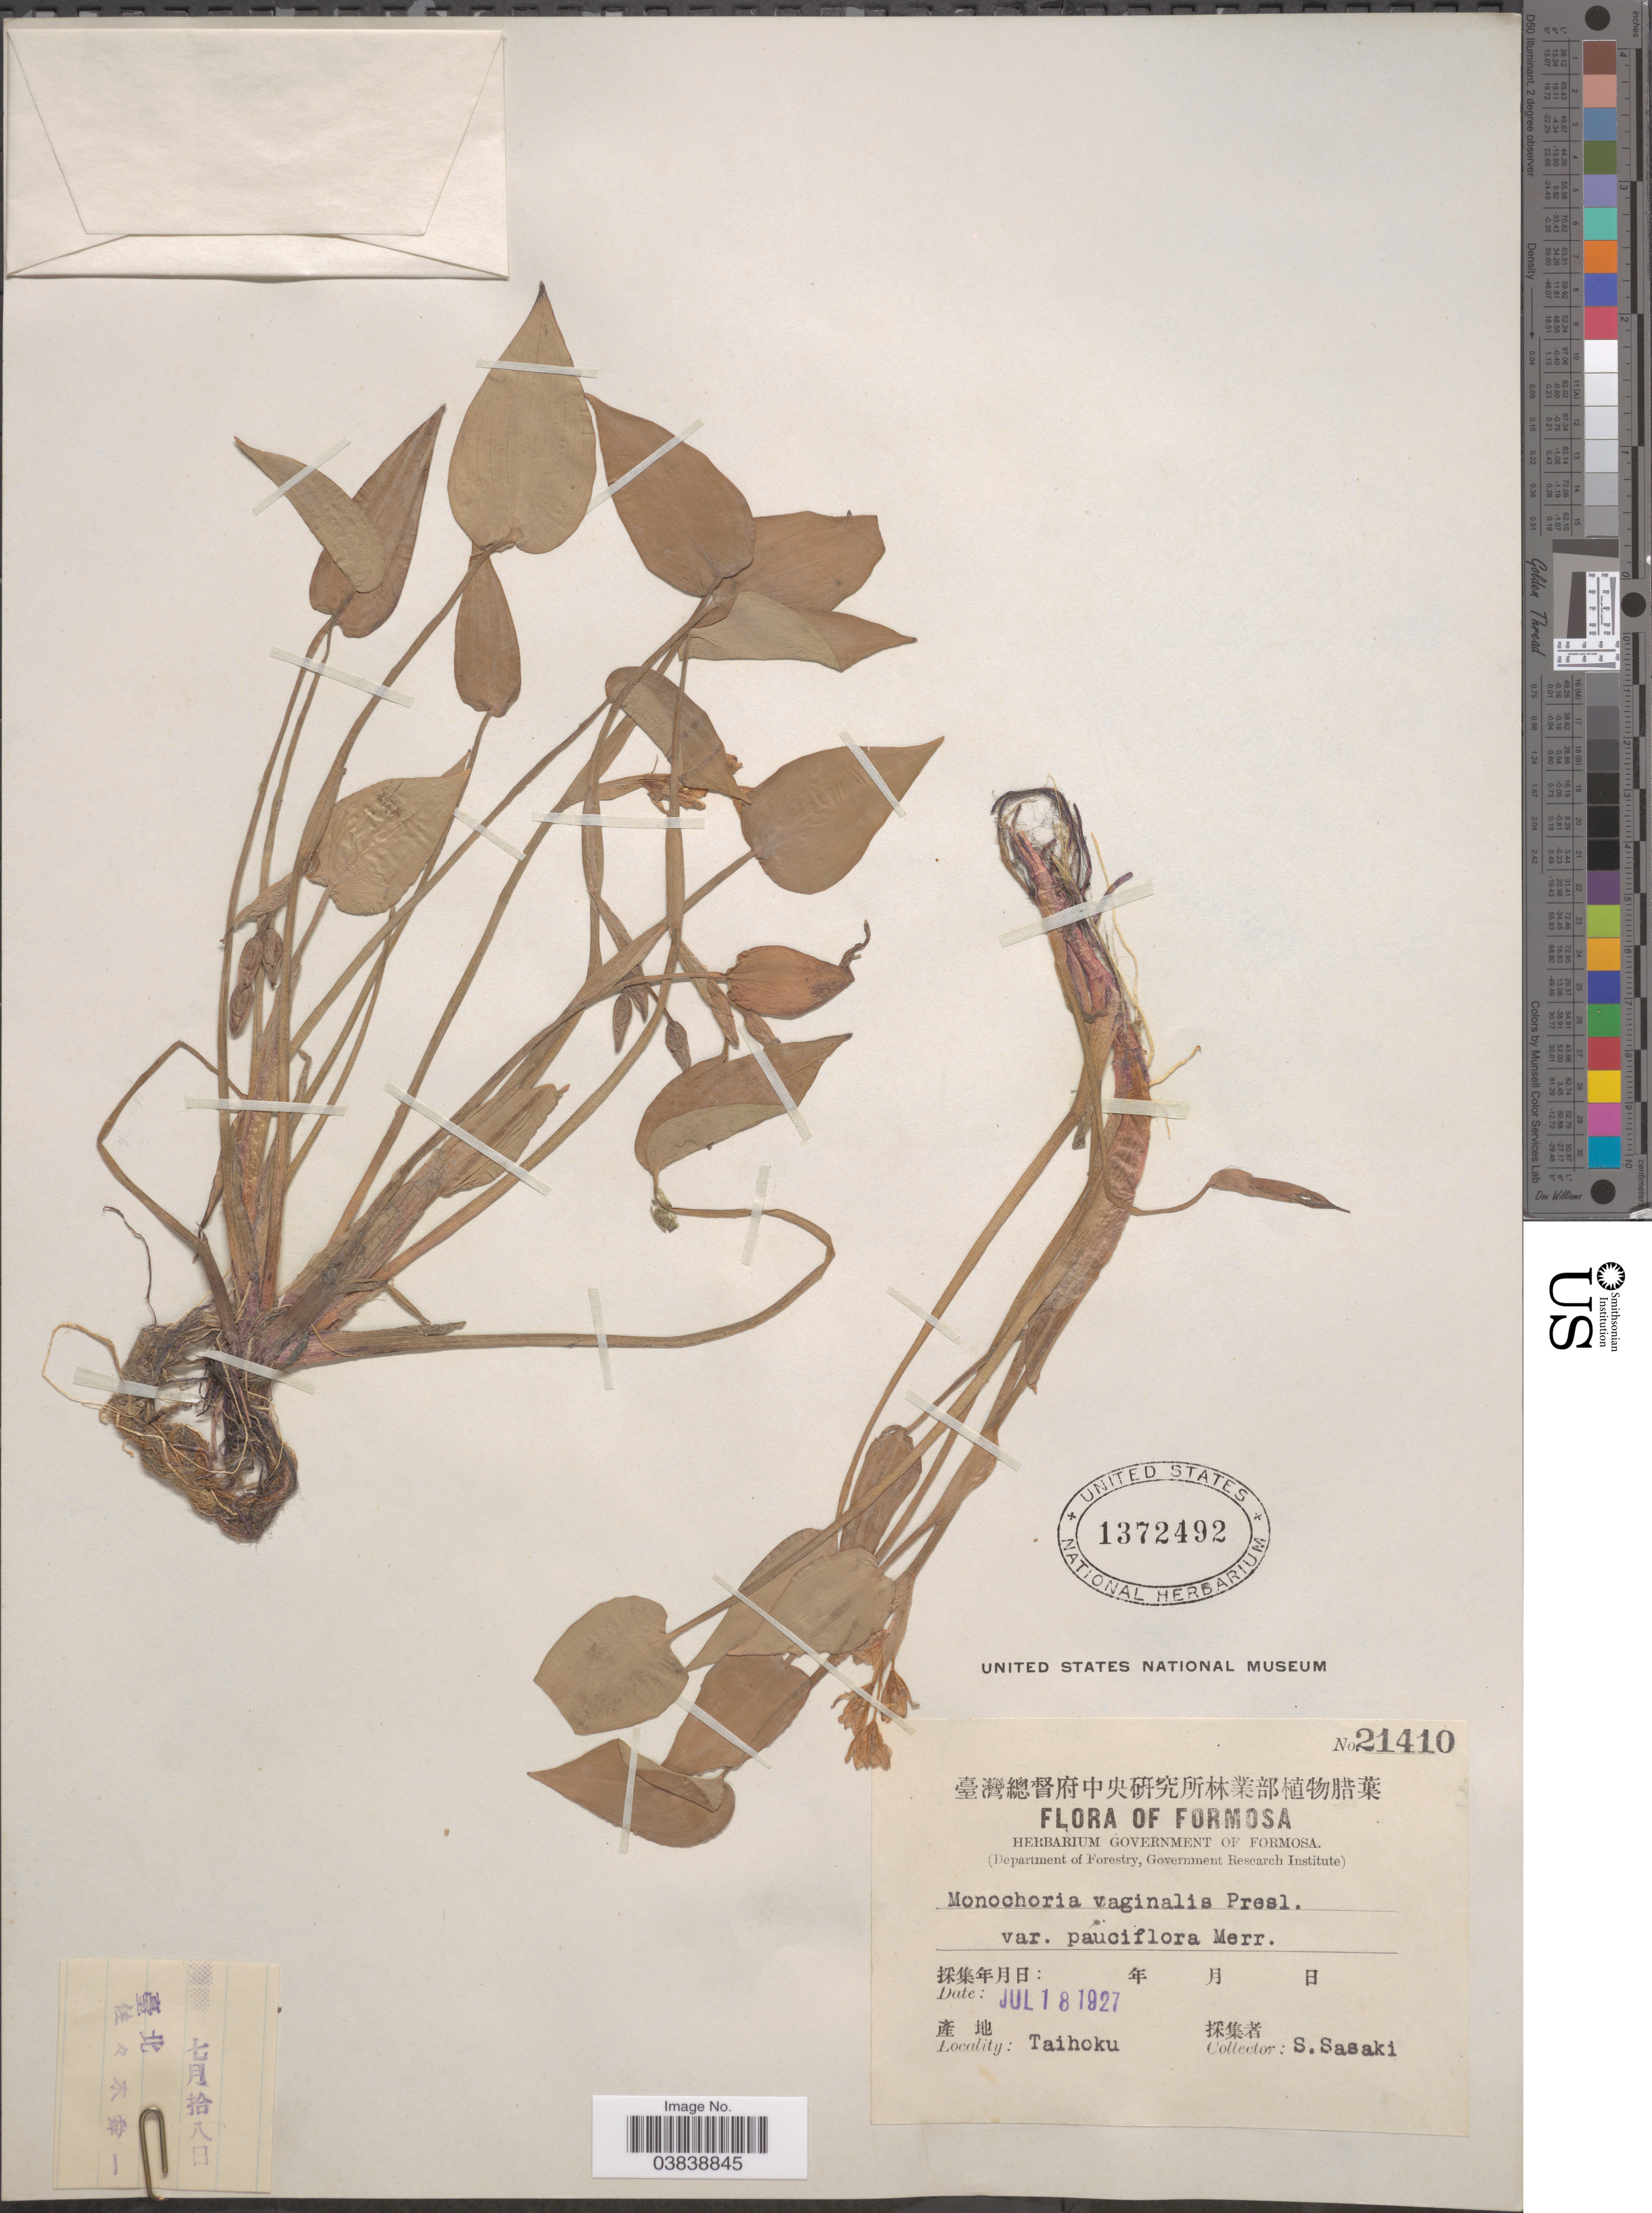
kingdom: Plantae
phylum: Tracheophyta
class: Liliopsida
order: Commelinales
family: Pontederiaceae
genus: Monochoria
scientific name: Monochoria vaginalis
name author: (Burm. f.) C. Presl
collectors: S. Sasaki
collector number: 21410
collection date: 1927-07-18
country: Taiwan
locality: Formosa. Taihoku.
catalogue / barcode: US 1372492